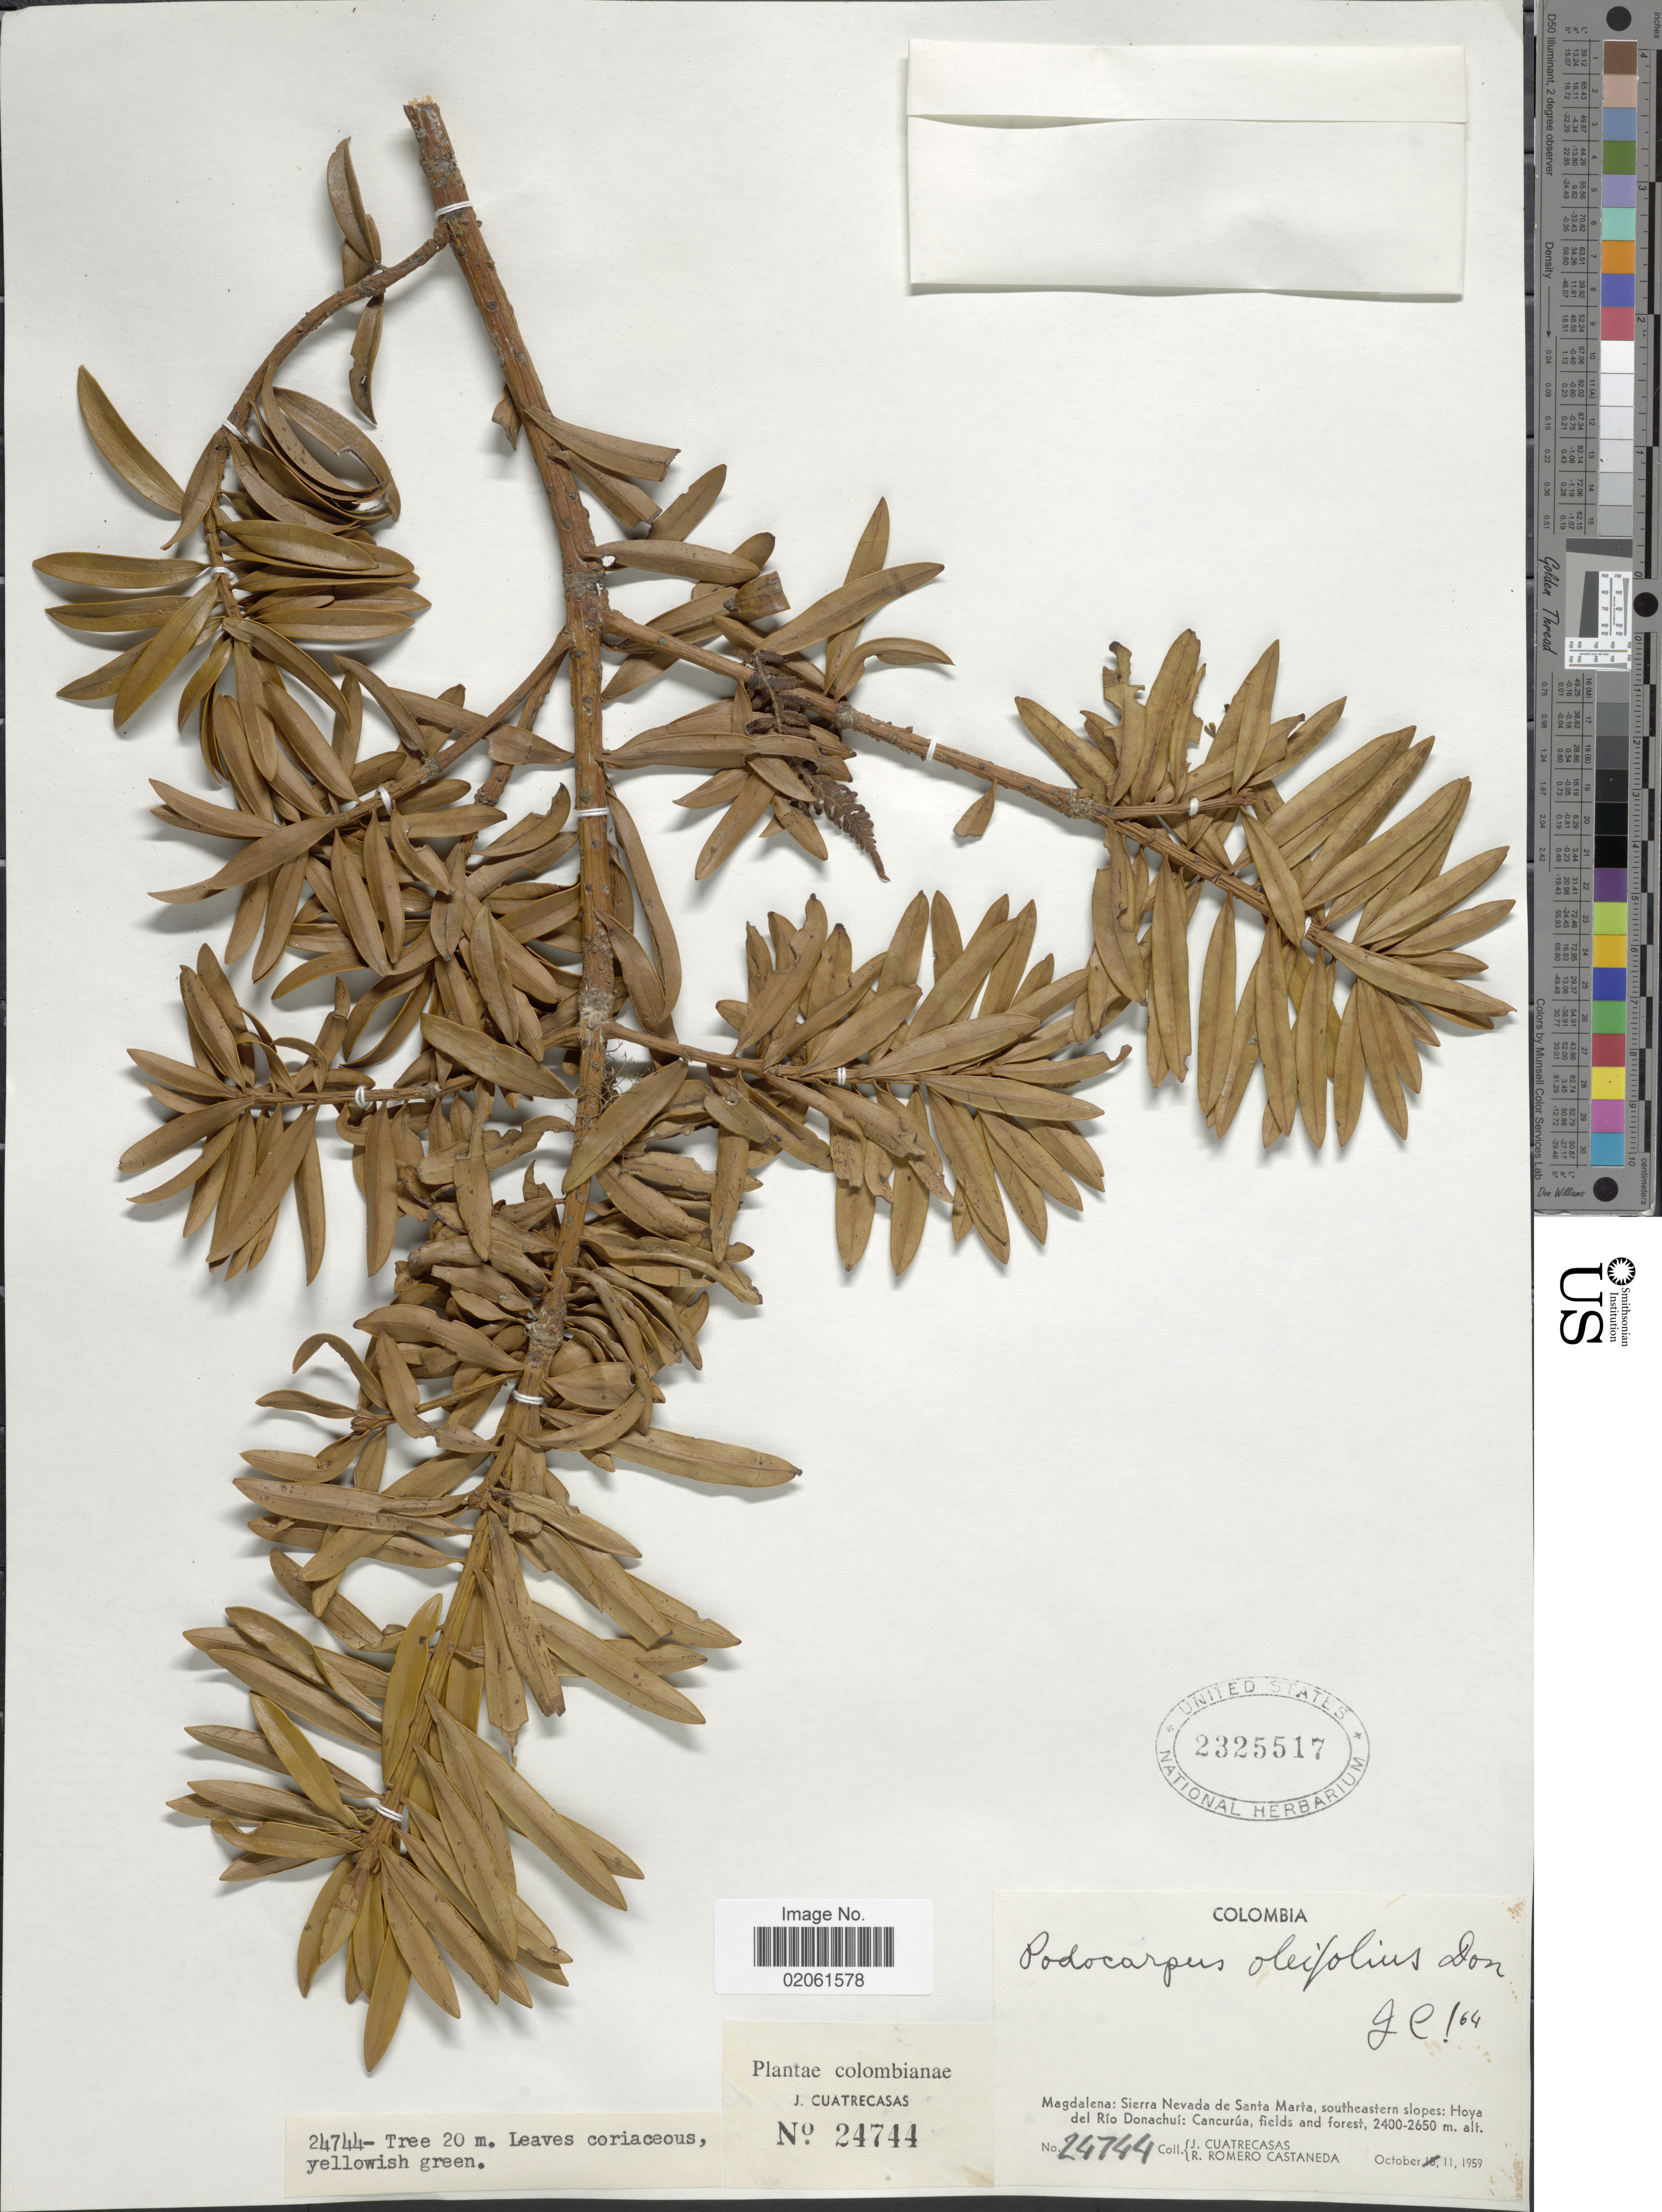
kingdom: Plantae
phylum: Tracheophyta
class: Pinopsida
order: Pinales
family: Podocarpaceae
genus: Podocarpus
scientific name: Podocarpus oleifolius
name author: D. Don ex Lamb.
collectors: J. Cuatrecasas & R. Romero Castañeda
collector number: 24744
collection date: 1959-10-11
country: Colombia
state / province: Magdalena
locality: Magdalena: Sierre Nevada de Santa Marta, southeastern slopes: Hoya del Rio Donachui: Canurua, fields and forest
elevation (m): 2400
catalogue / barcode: US 2325517